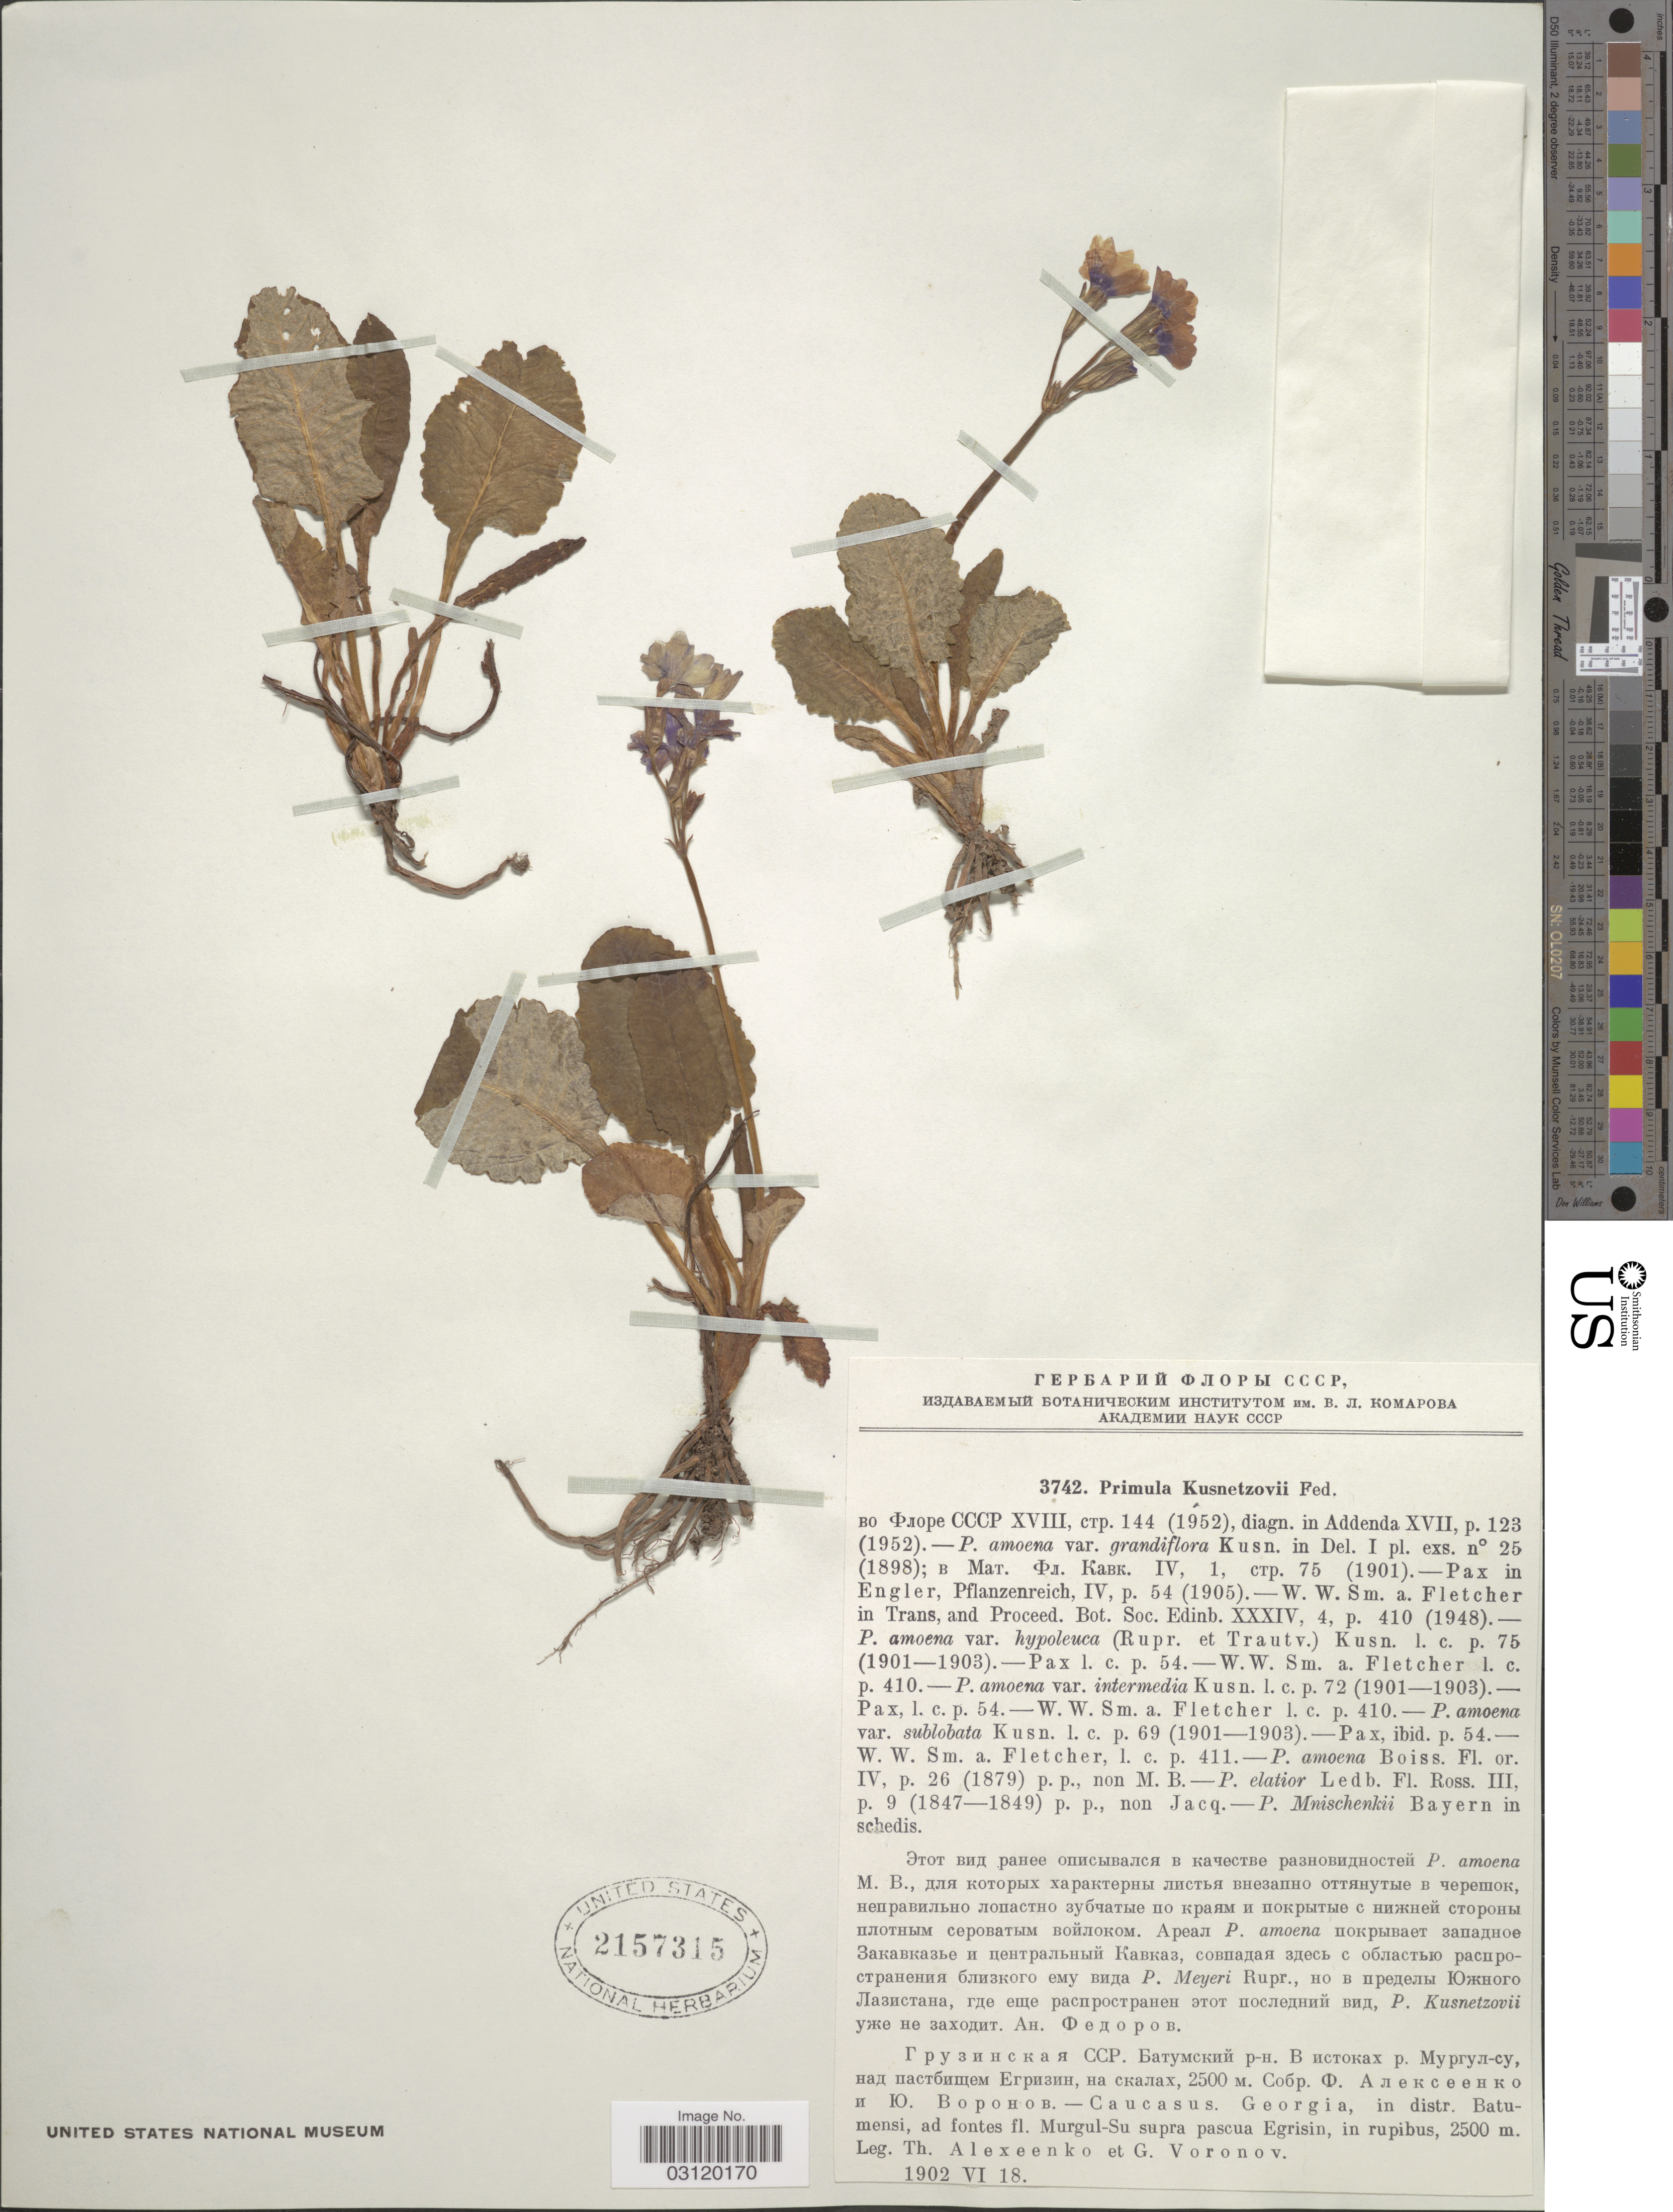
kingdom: Plantae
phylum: Tracheophyta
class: Magnoliopsida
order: Ericales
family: Primulaceae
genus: Primula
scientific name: Primula kusnetzovii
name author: Fed.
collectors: T. Alexeenko & G. Voronov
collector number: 3742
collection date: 1902-06-18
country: Georgia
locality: Bopohob, Caucasus, Georgia, in distr. Batumensi, ad fontes fl. Murgul-Su supra pascua Egrisin, in rupibus.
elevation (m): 2500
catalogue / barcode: US 2157315